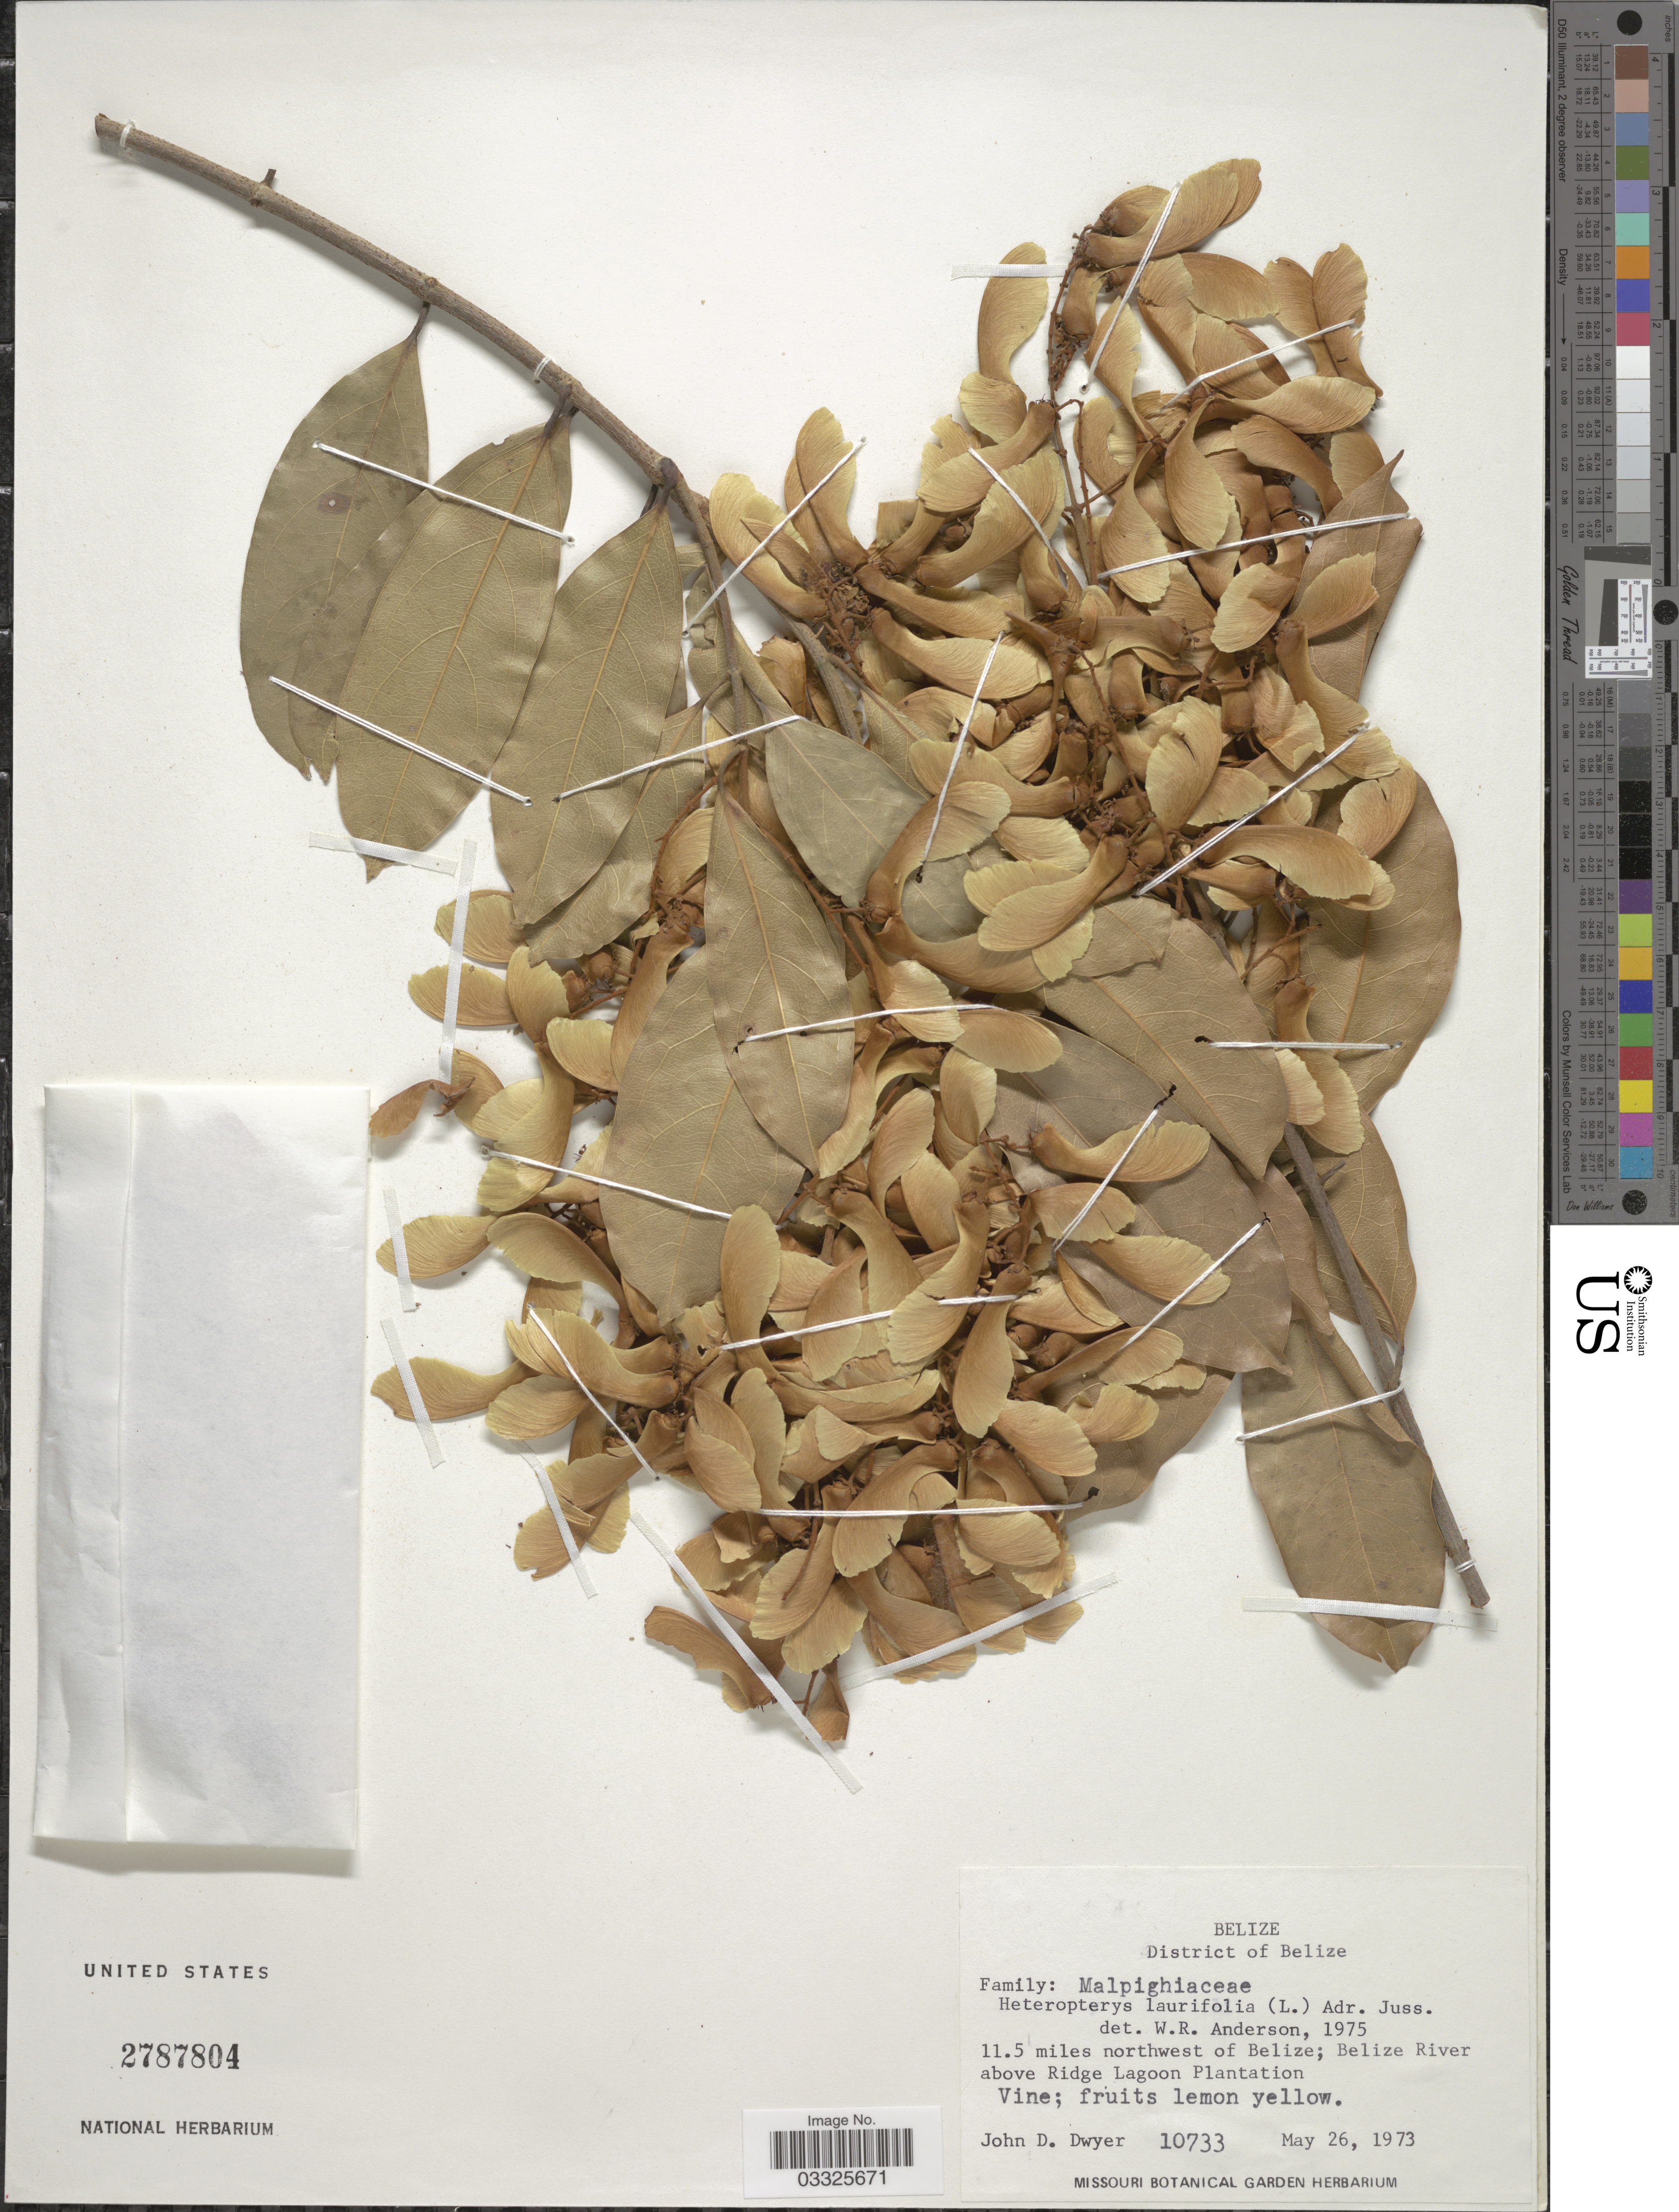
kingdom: Plantae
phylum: Tracheophyta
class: Magnoliopsida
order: Malpighiales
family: Malpighiaceae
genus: Heteropterys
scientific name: Heteropterys laurifolia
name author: (L.) A. Juss.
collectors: J. D. Dwyer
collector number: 10733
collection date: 1973-05-26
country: Belize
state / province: Belize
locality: District of Belize. 11.5 miles northwest of Belize; Belize River above Ridge Lagoon Plantation.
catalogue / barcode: US 2787804